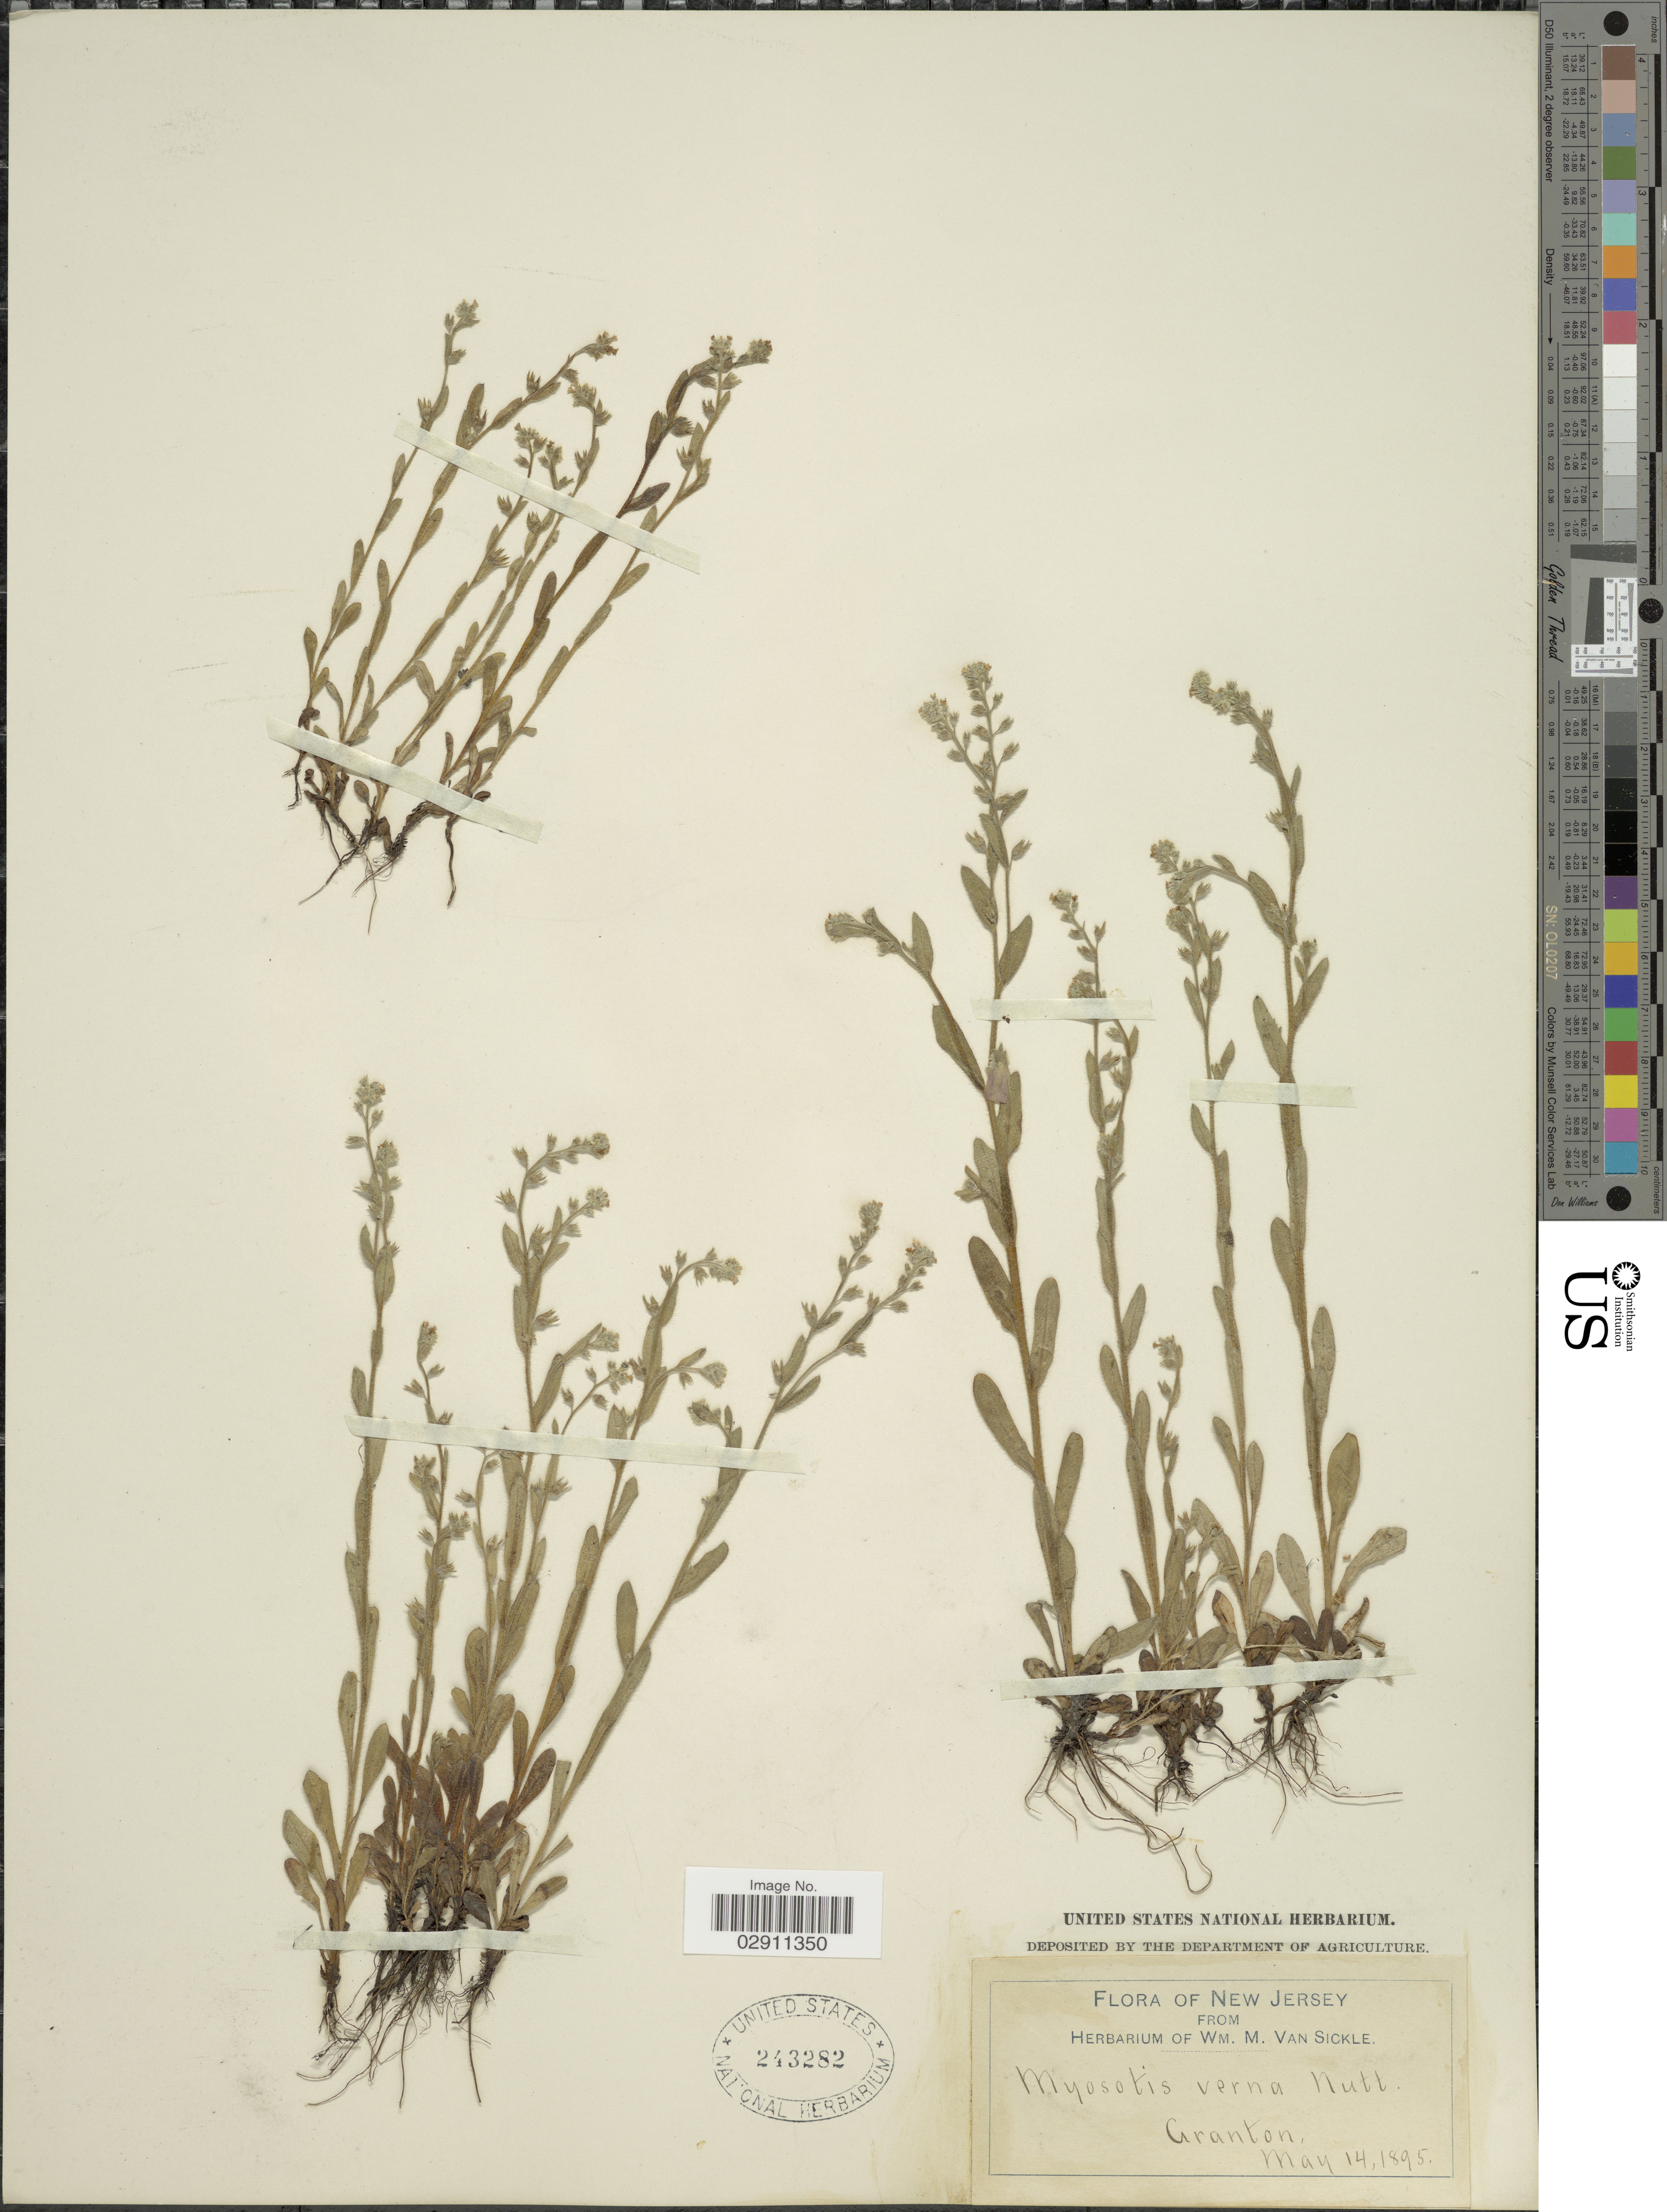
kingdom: Plantae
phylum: Tracheophyta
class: Magnoliopsida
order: Boraginales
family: Boraginaceae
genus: Myosotis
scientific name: Myosotis verna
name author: Nutt.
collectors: ex herb. Wm. M. Van Sickle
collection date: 1895-05-14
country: United States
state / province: New Jersey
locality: Granton.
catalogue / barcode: US 243282